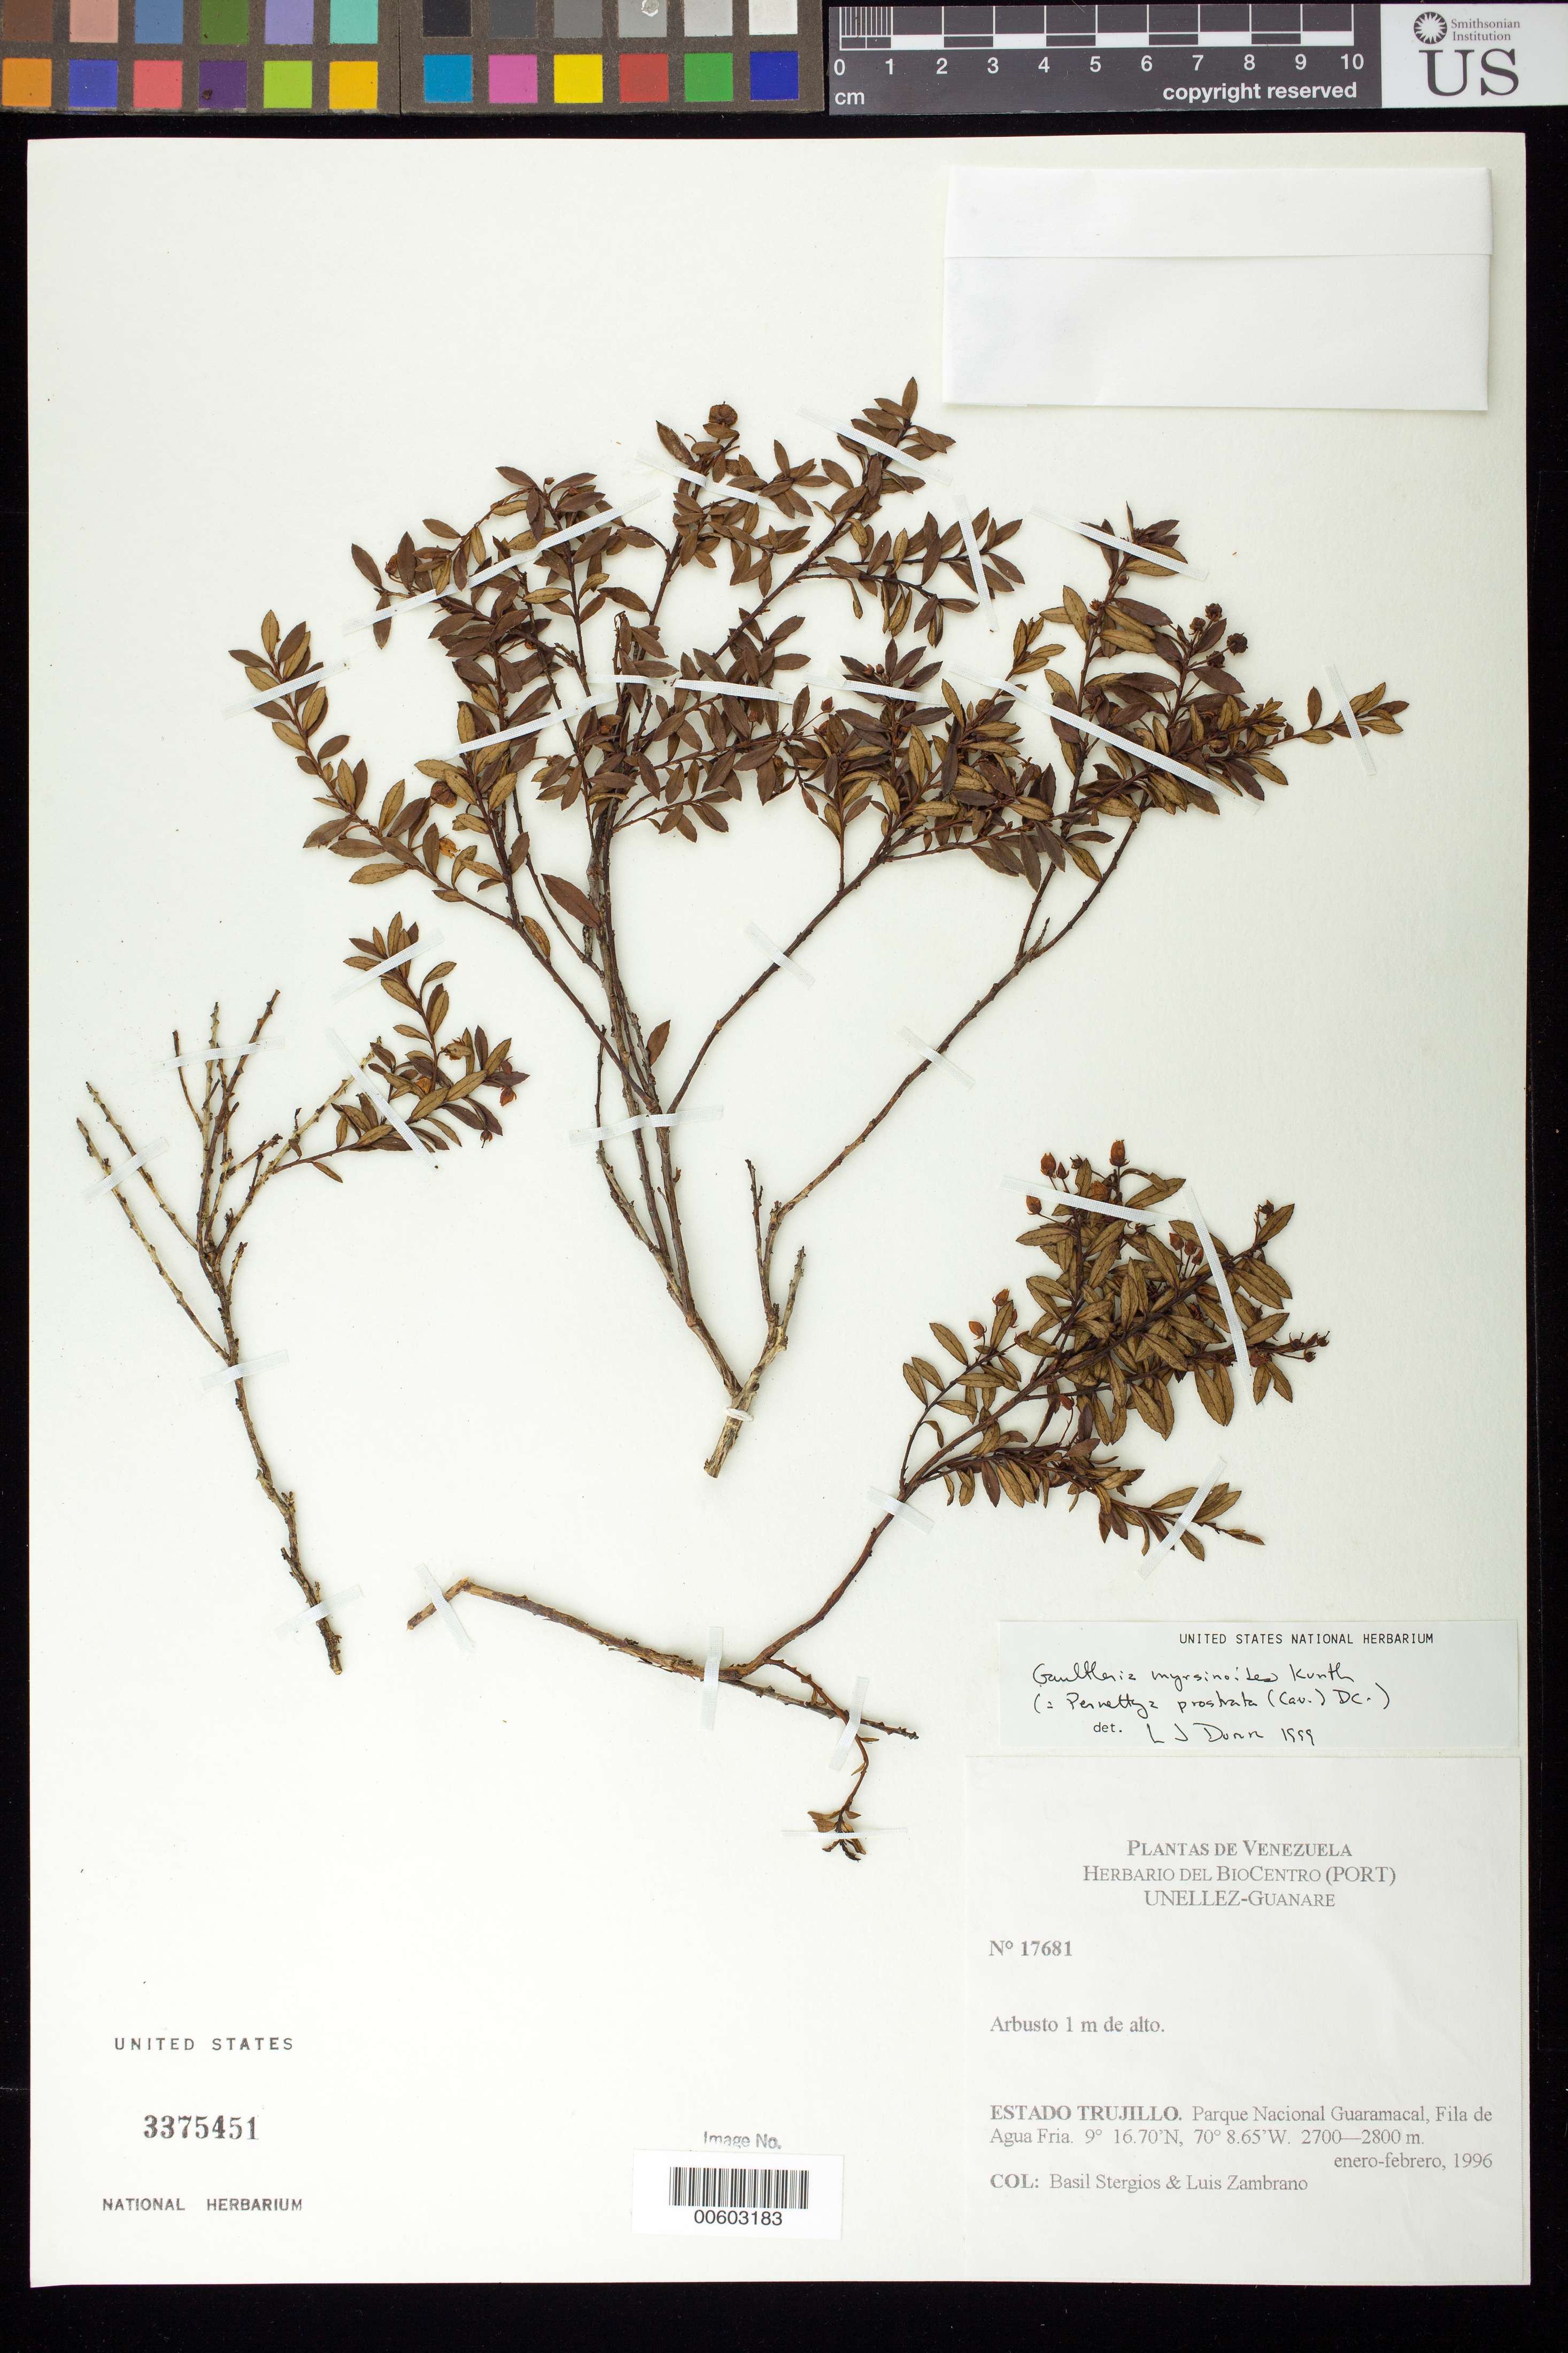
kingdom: Plantae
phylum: Tracheophyta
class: Magnoliopsida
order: Ericales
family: Ericaceae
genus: Gaultheria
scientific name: Gaultheria myrsinoides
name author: Kunth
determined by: Dorr, L. J., (BOT), Smithsonian Institution - National Museum of Natural History (UNITED STATES)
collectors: B. G. Stergios & L. Zambrano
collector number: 17681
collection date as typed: Jan 1996 to -- Feb 1996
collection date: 1996-01/1996-02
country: Venezuela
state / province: Trujillo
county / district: Boconó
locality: Parque Nacional Guaramacal, Fila de Agua Fria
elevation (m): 2700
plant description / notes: F, PORT, US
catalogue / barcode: US 3375451